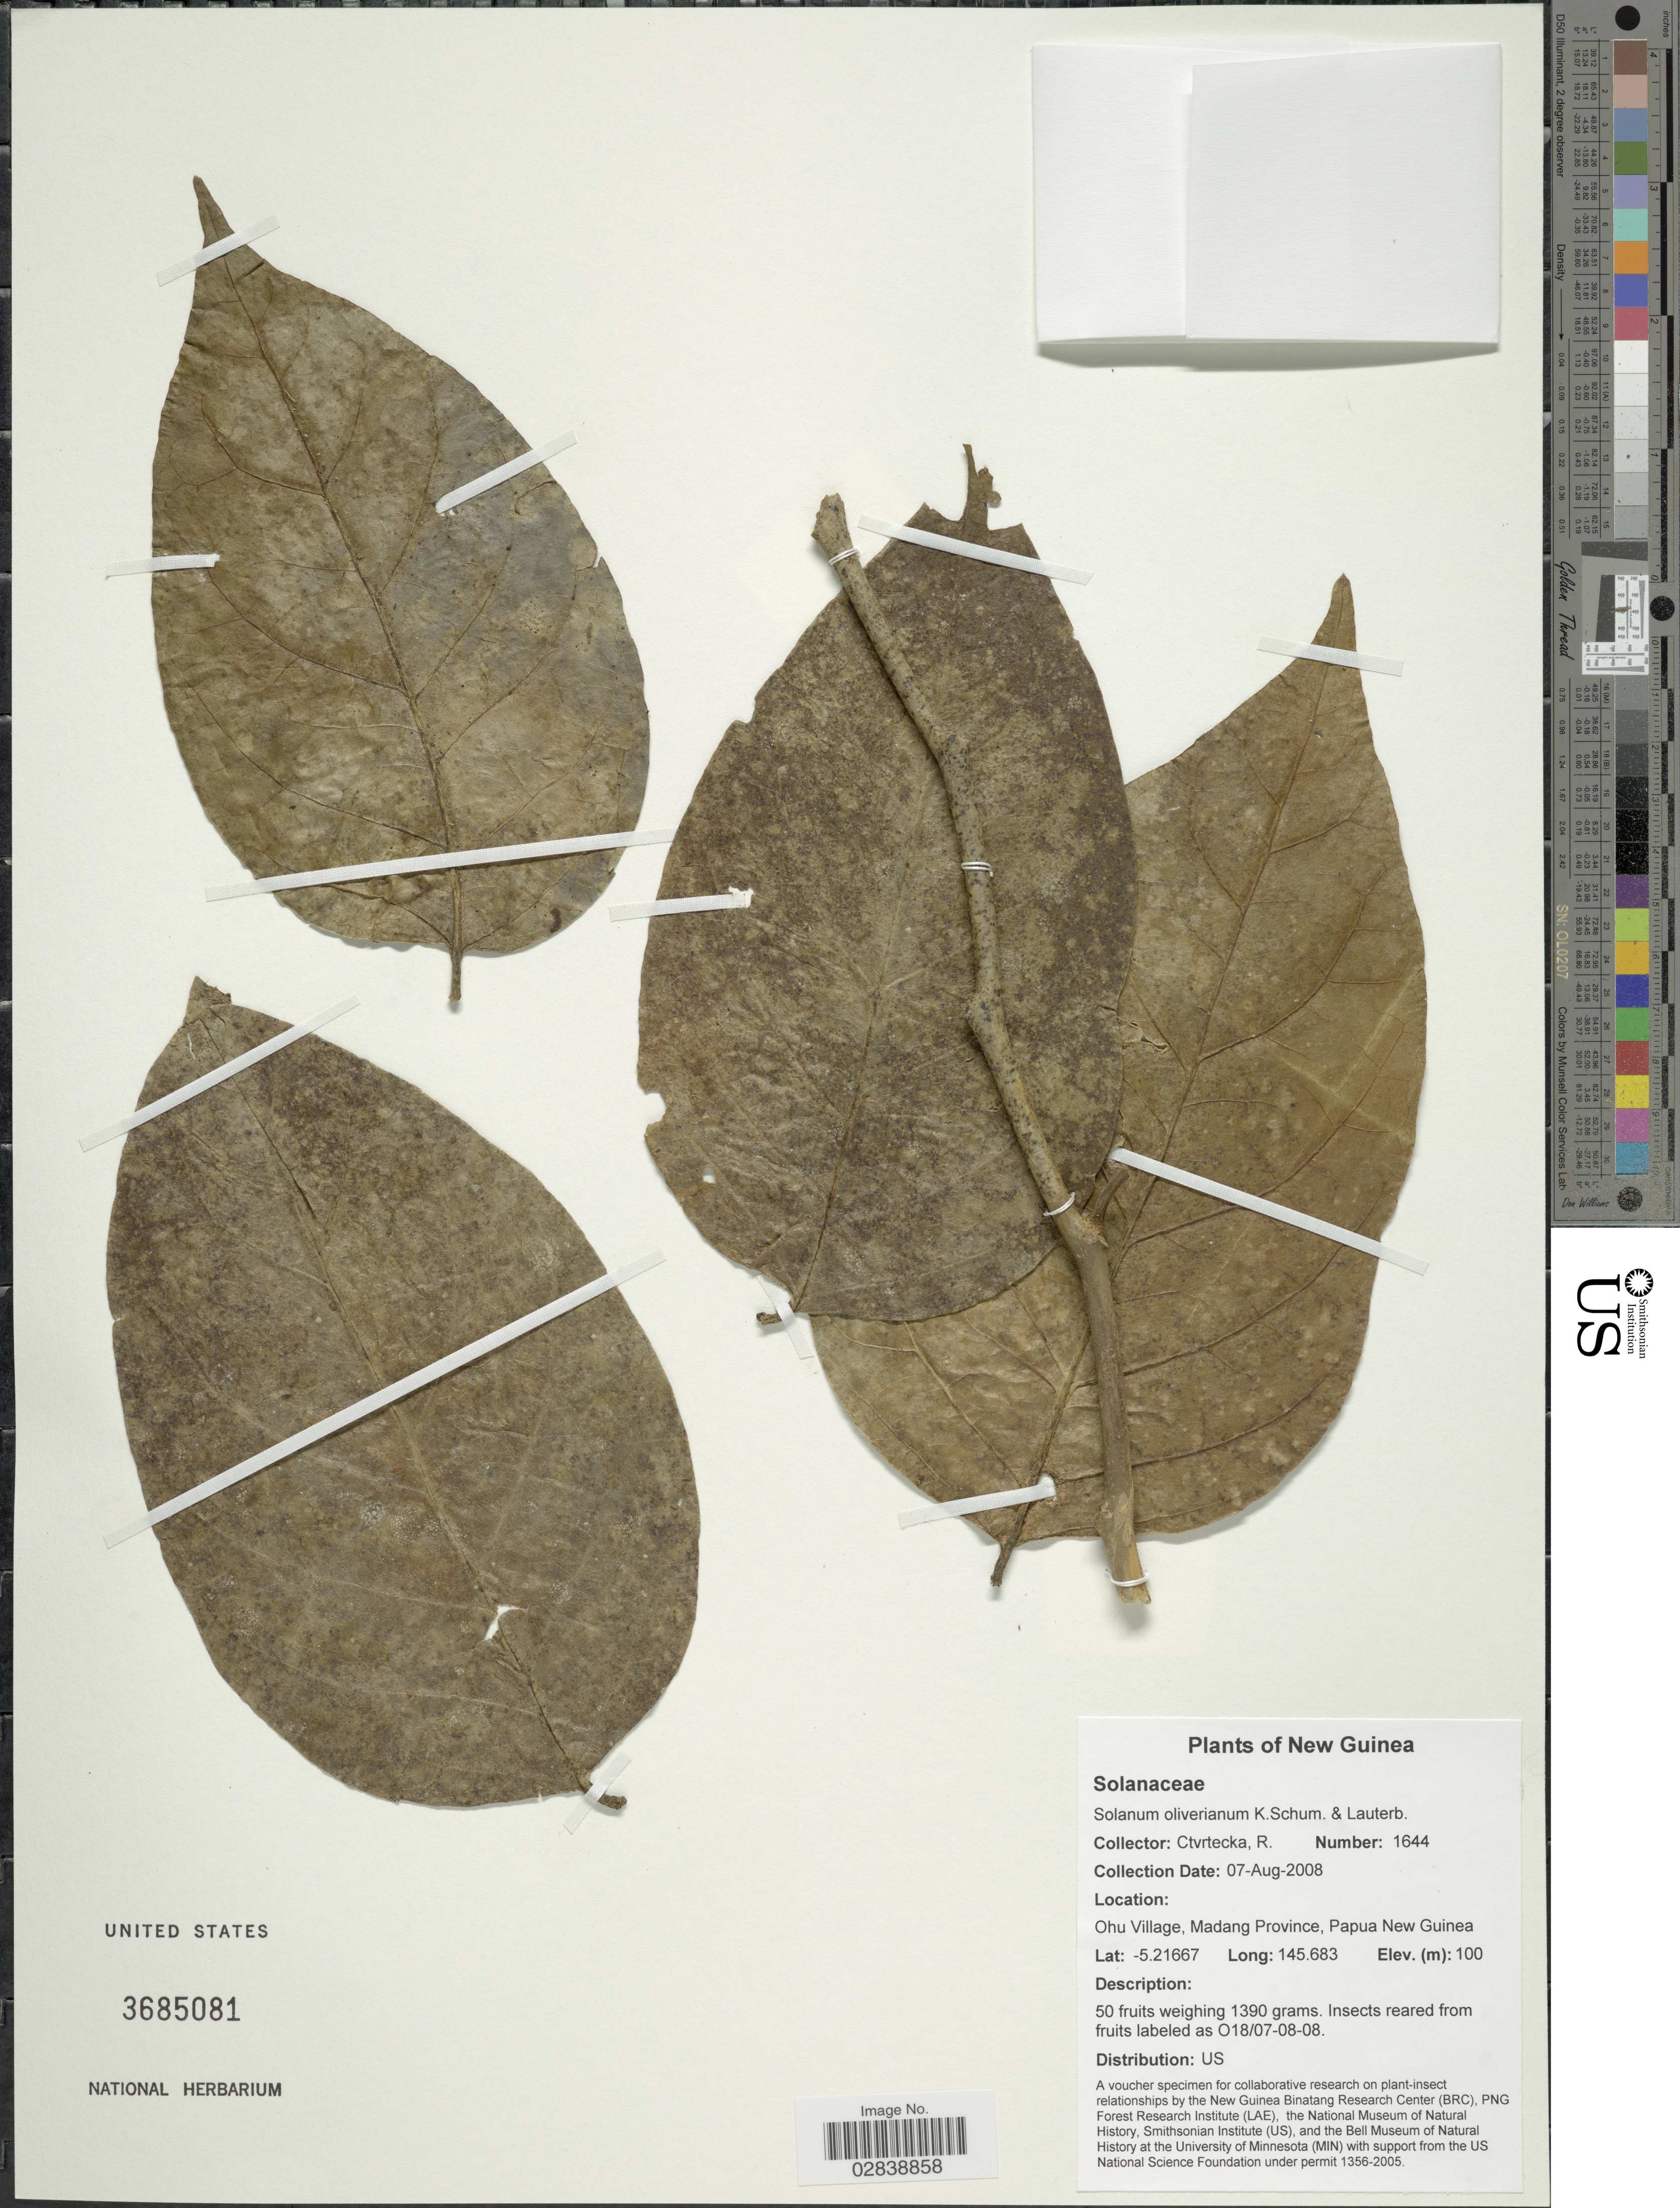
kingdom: Plantae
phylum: Tracheophyta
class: Magnoliopsida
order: Solanales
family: Solanaceae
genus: Lycianthes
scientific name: Lycianthes peranomala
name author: (Wernham ex Ridl.) A.R. Bean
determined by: Knapp, S. D.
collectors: R. Ctvrtecka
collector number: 1644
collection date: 2008-08-07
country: Papua New Guinea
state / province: Madang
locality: New Guinea. Ohu Village, Madang Province.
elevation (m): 100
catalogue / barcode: US 3685081